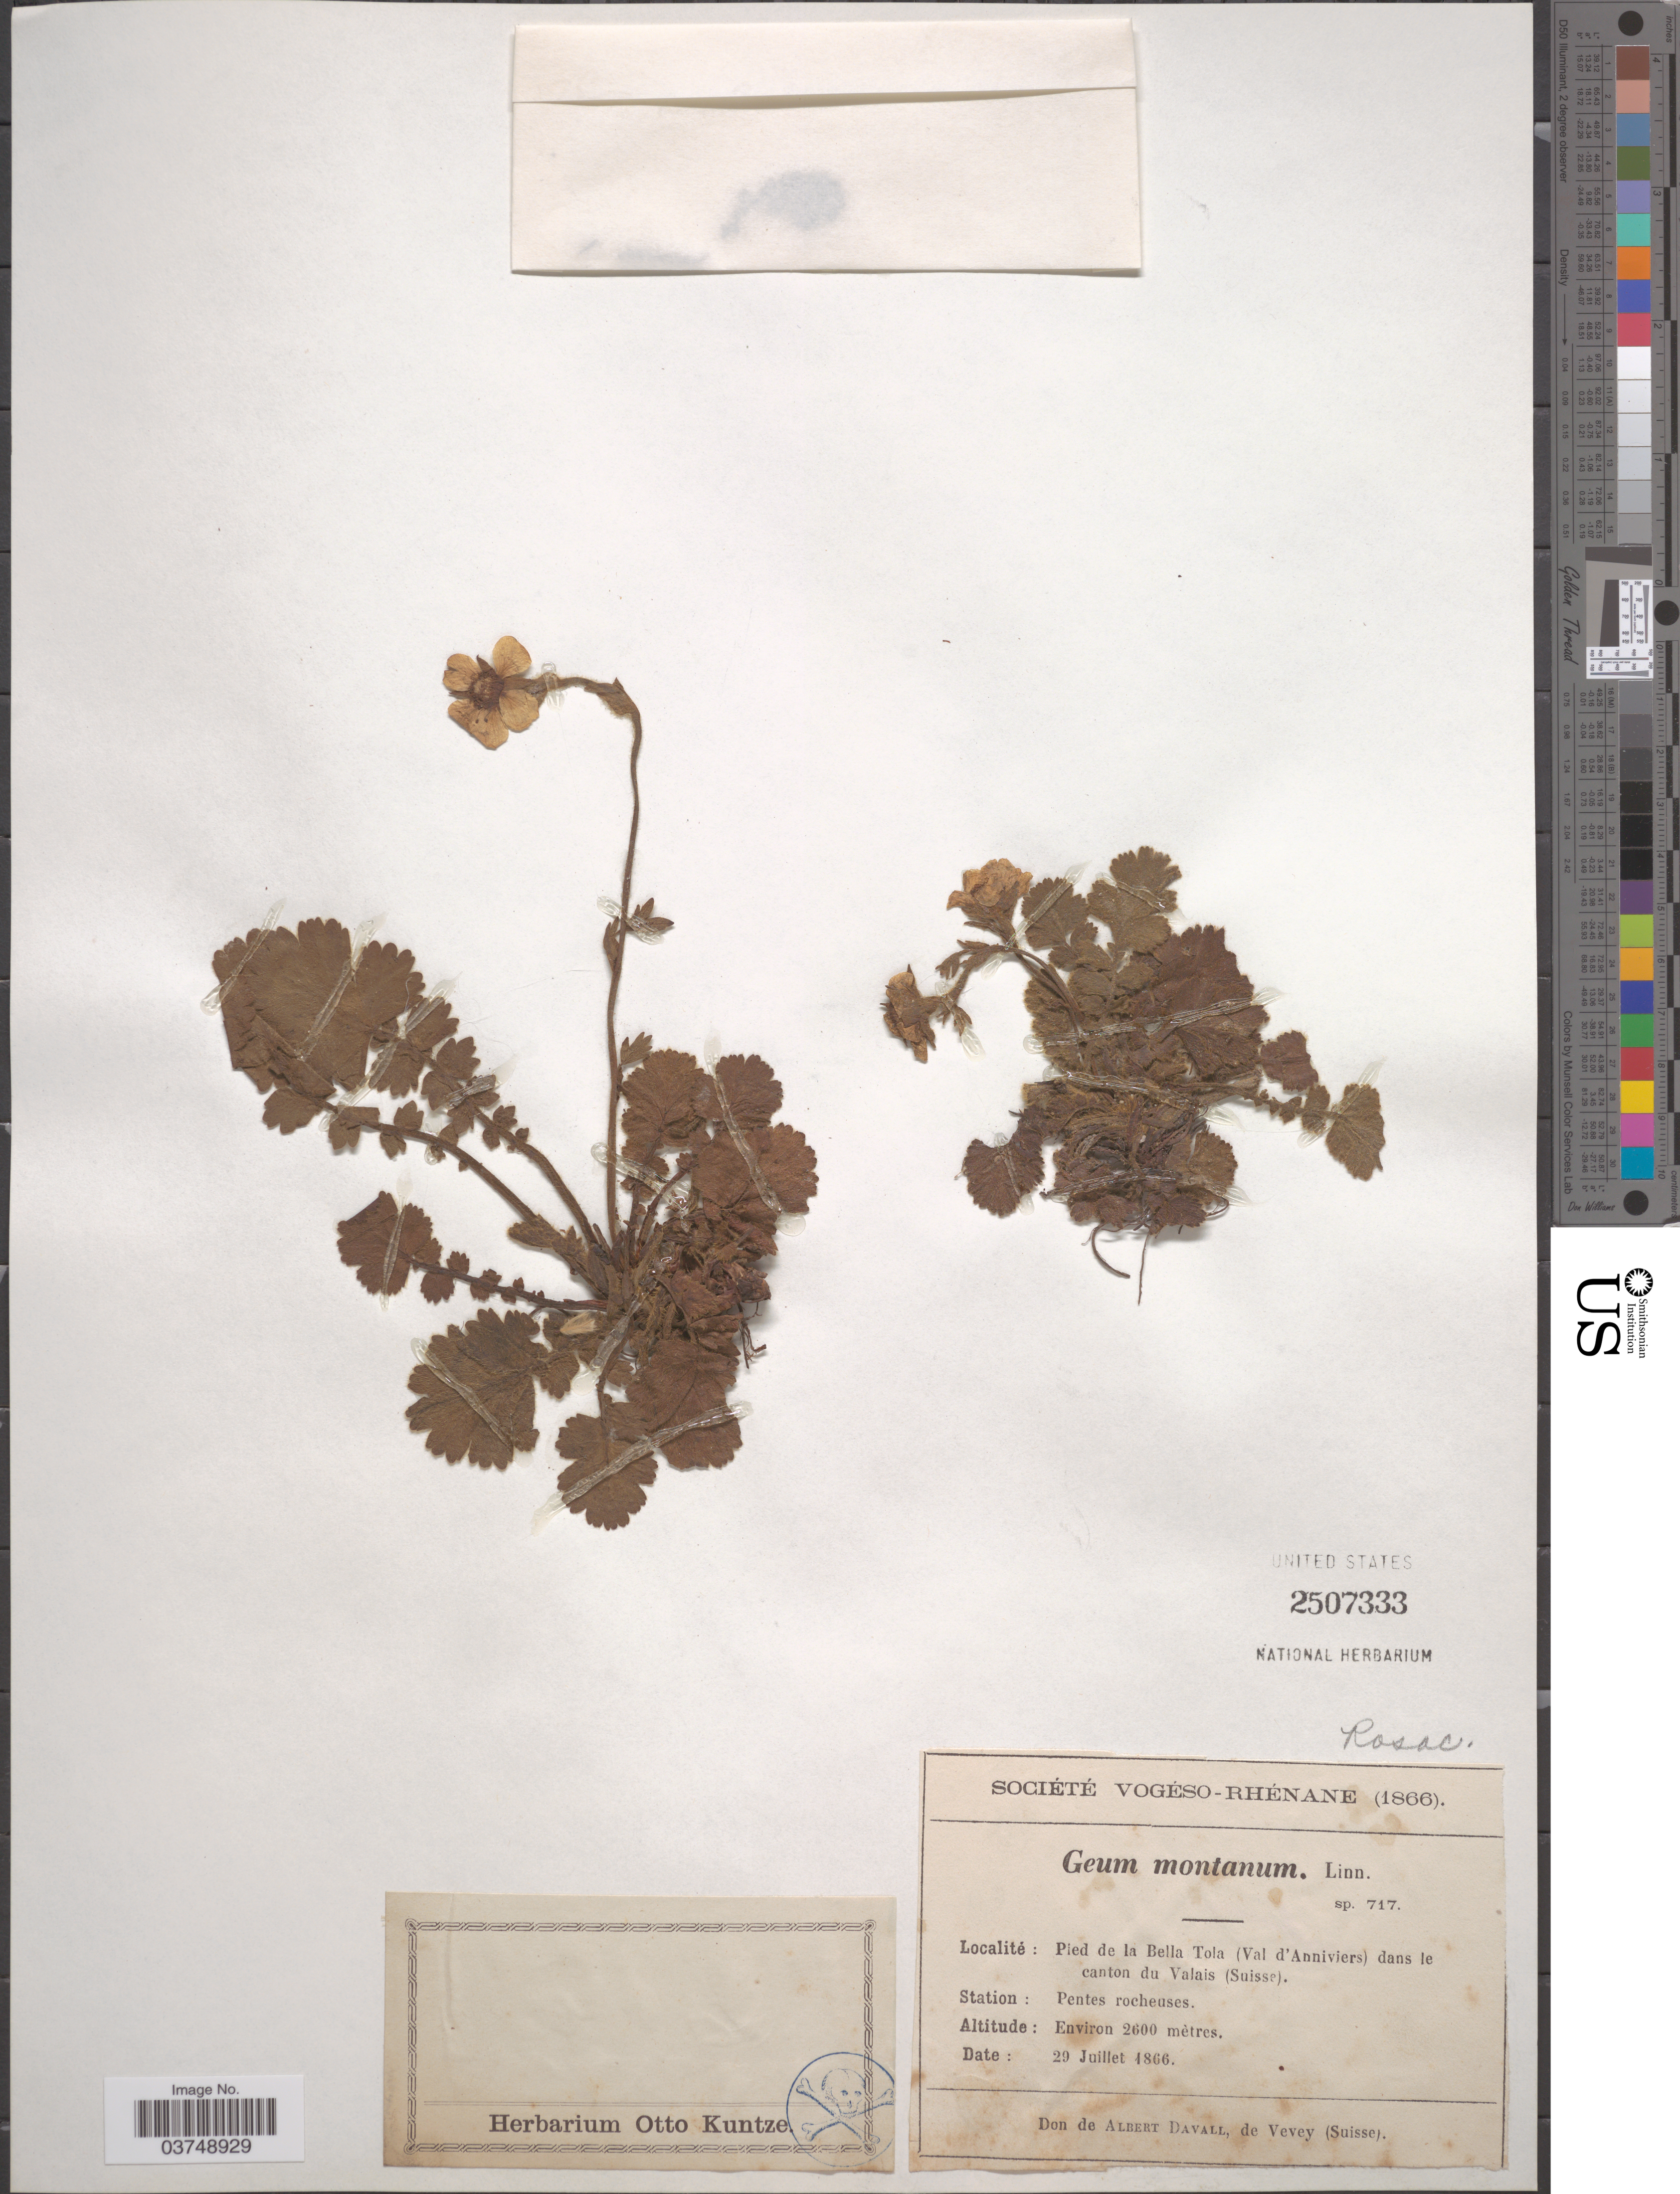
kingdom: Plantae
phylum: Tracheophyta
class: Magnoliopsida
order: Rosales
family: Rosaceae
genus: Geum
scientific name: Geum montanum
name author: L.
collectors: A. Davall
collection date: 1866-07-29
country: Switzerland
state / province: Valais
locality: Pied de la Bella Tola (Val d'Anniviers) dans le canton du Valais (Suisse). Station: Pentes rocheuses. [unsure placement]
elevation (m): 2600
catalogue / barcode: US 2507333